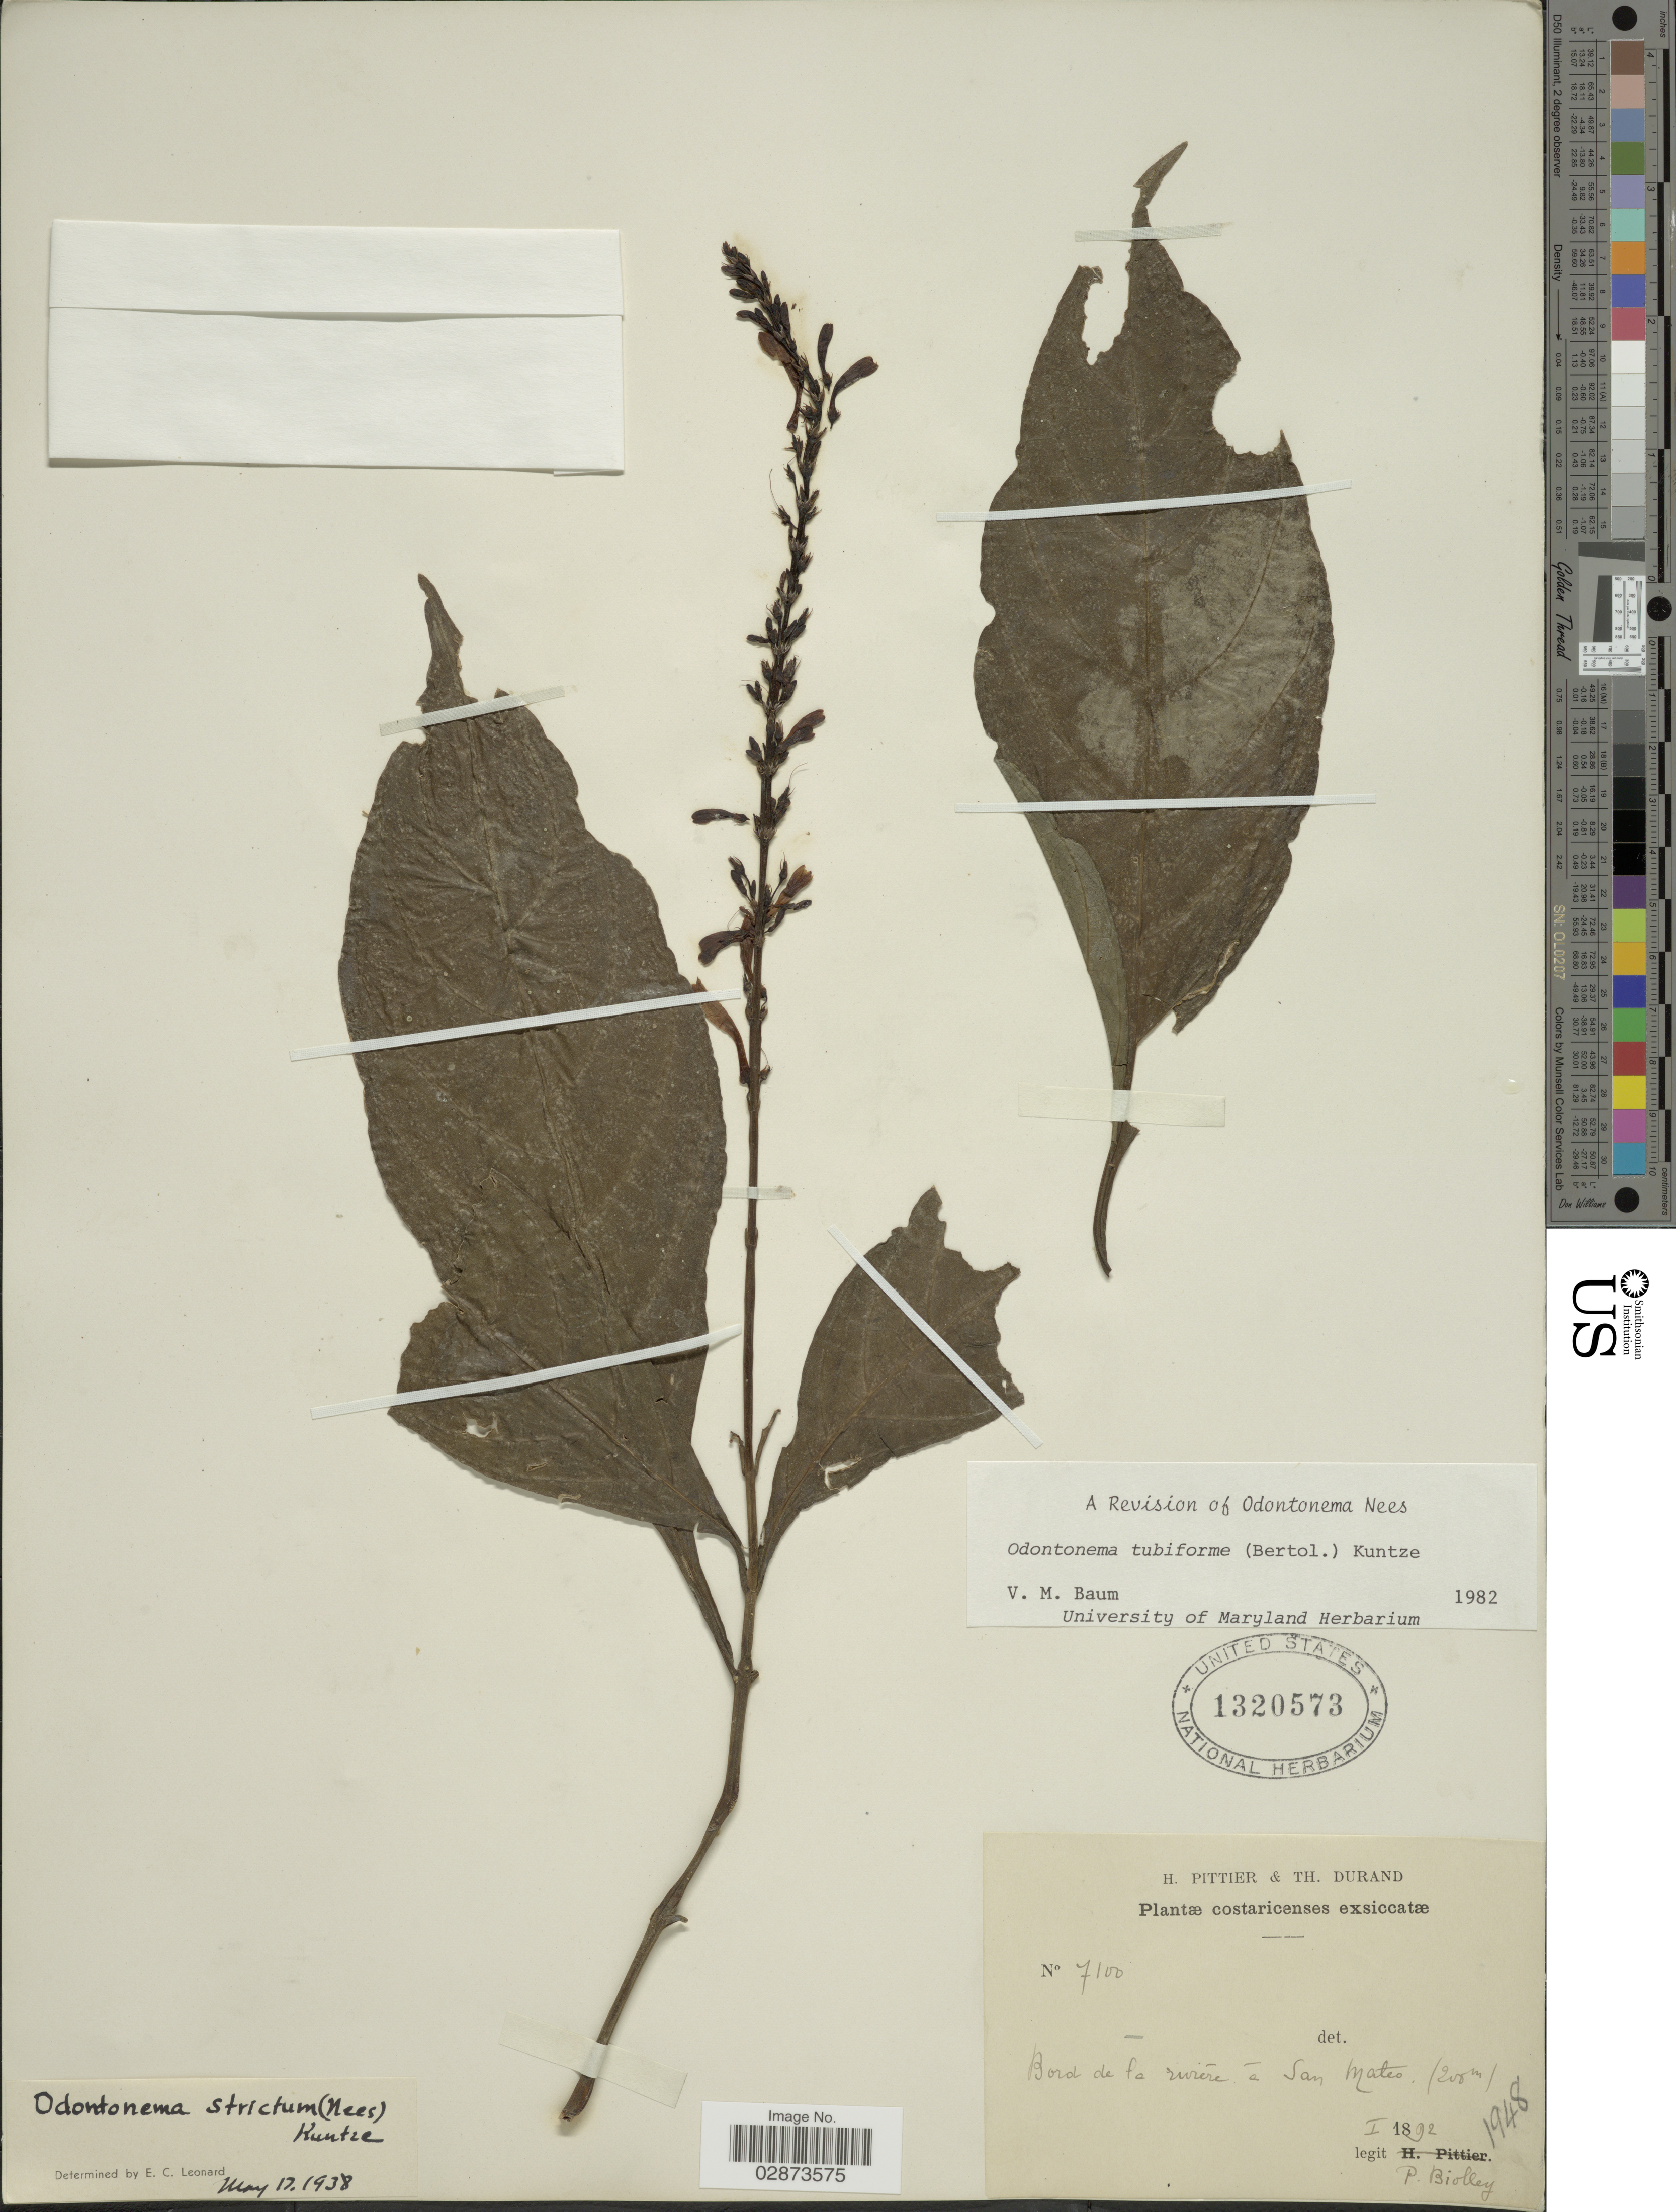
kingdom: Plantae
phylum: Tracheophyta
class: Magnoliopsida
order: Lamiales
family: Acanthaceae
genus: Odontonema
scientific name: Odontonema tubaeforme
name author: (Bertol.) Kuntze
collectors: P. Biolley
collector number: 7100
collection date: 1892-01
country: Costa Rica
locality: Bord de la rivière á Sab Mateo.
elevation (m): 200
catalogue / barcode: US 1320573